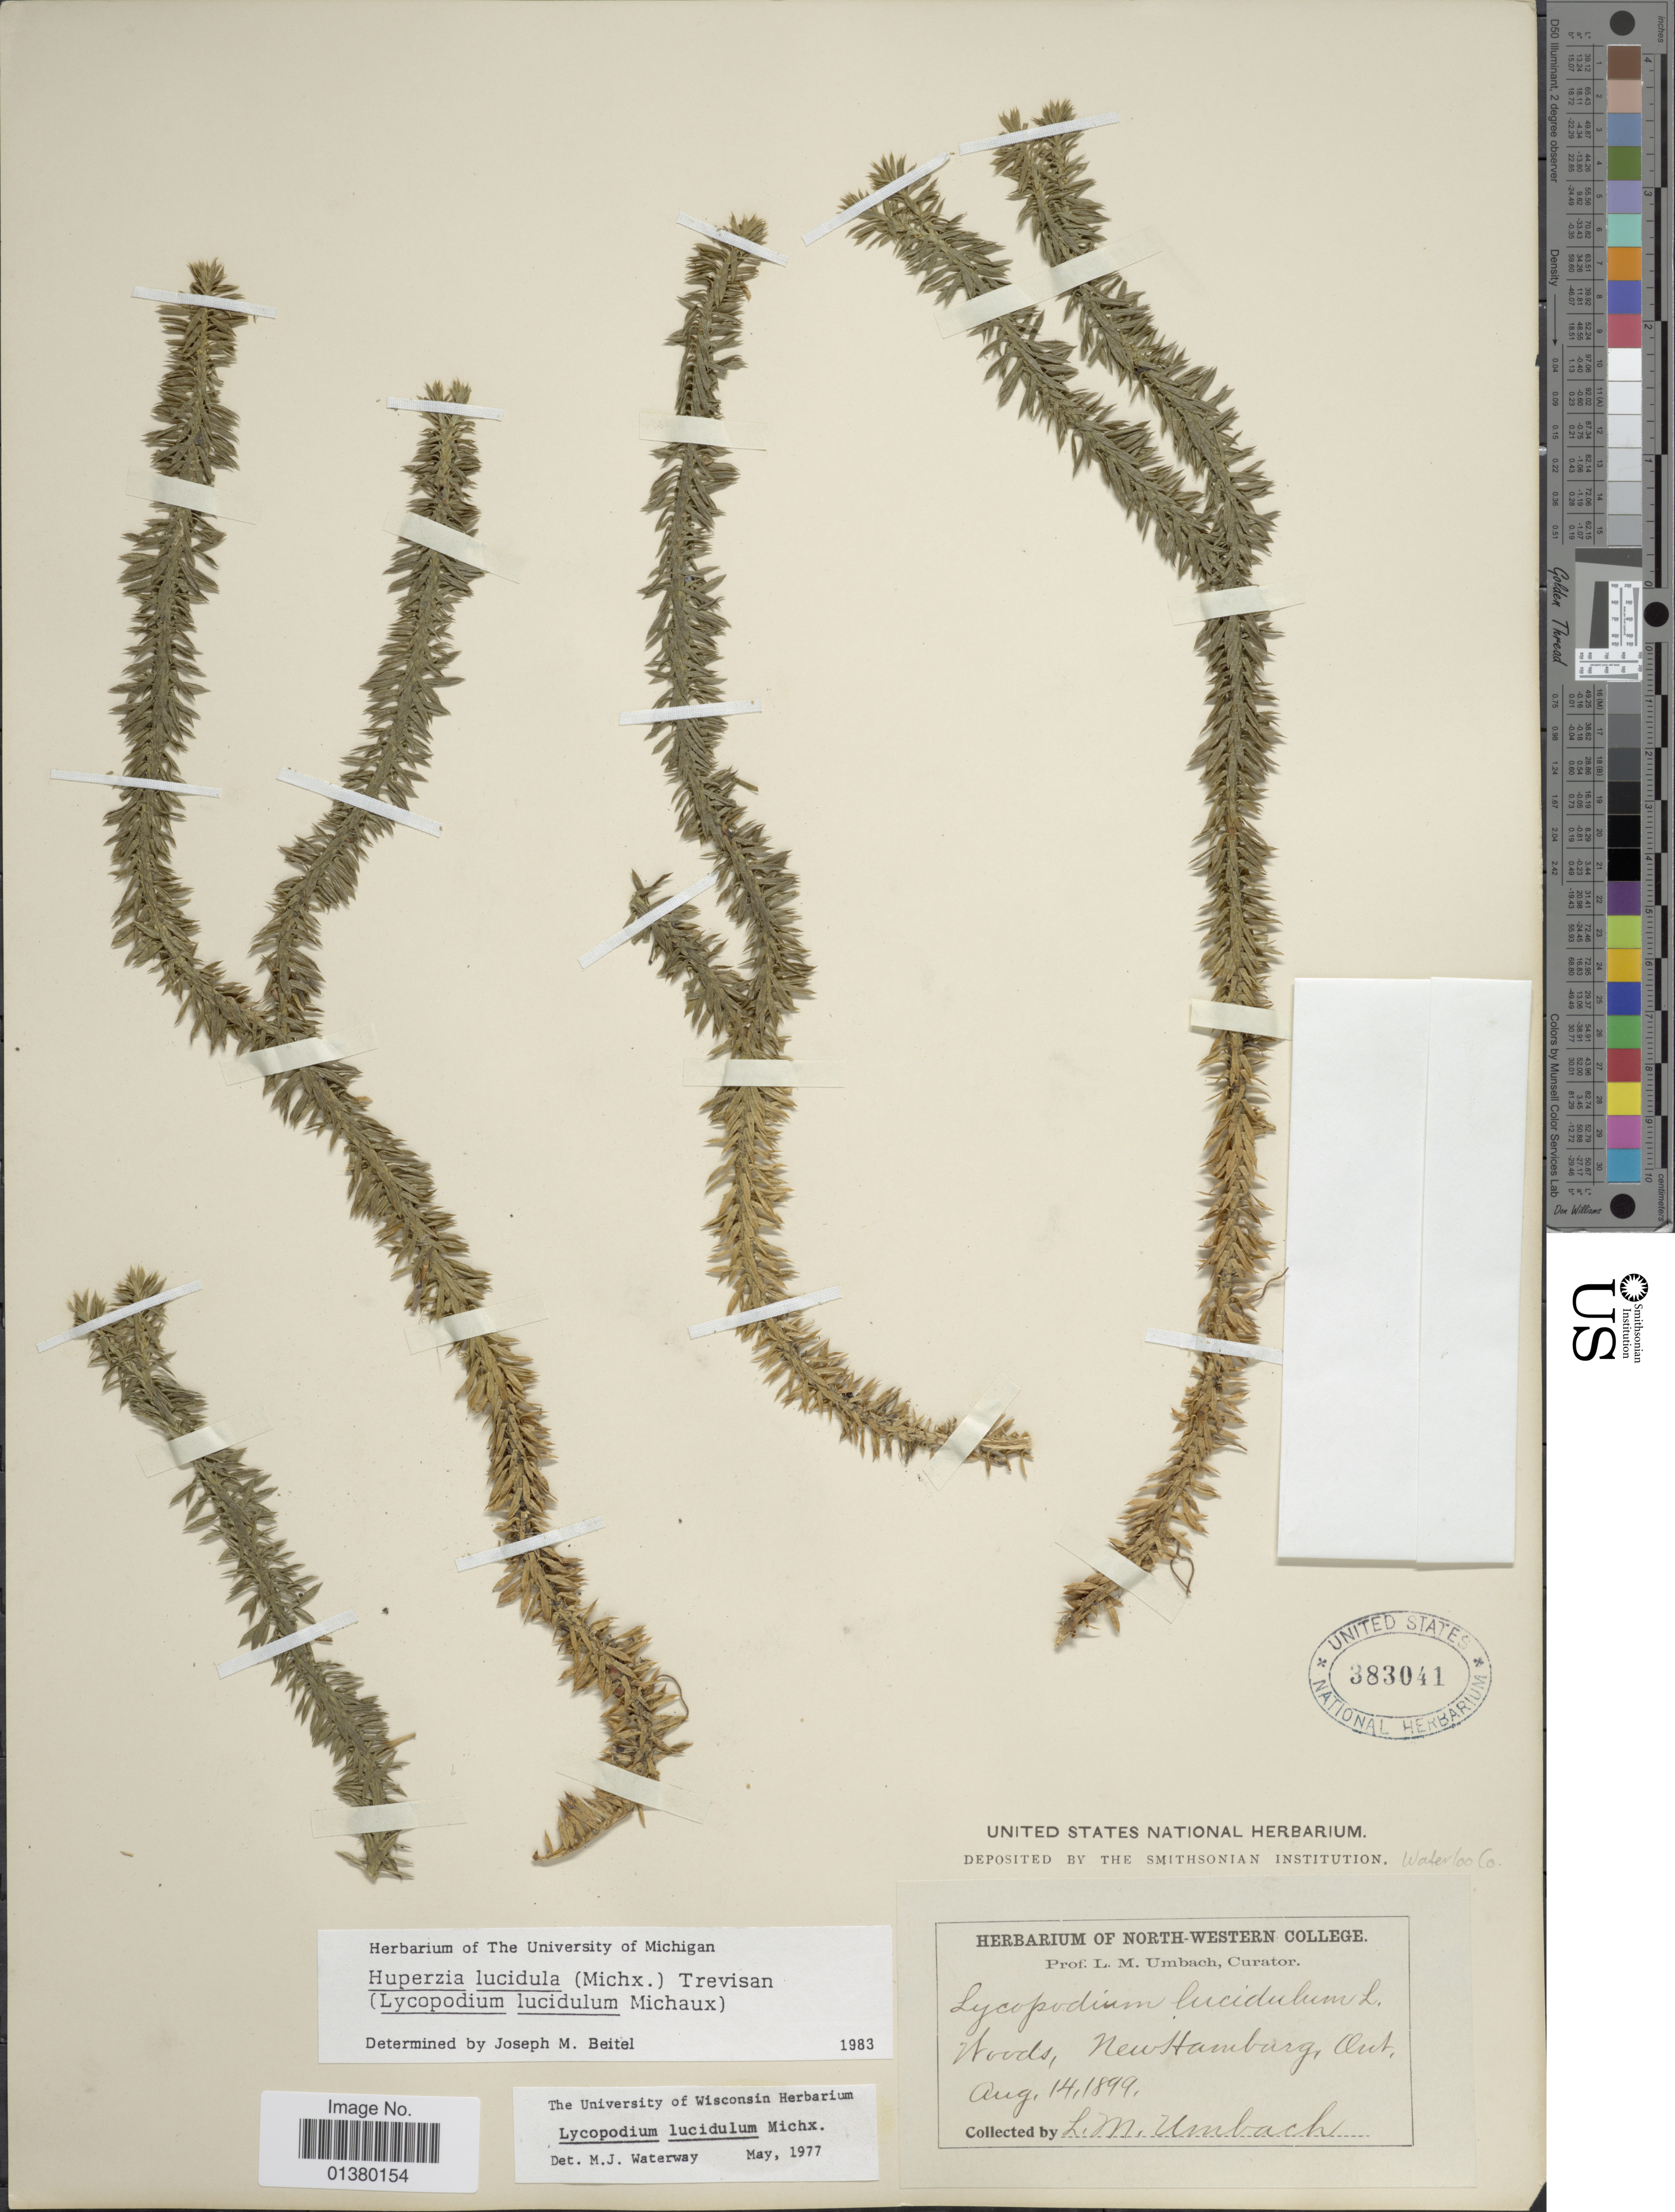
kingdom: Plantae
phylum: Tracheophyta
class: Lycopodiopsida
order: Lycopodiales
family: Lycopodiaceae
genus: Huperzia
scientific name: Huperzia lucidula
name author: (Michx.) Trevis.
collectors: L. M. Umbach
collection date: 1899-08-14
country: Canada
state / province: Ontario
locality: Woods, New Hamburg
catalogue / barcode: US 383041